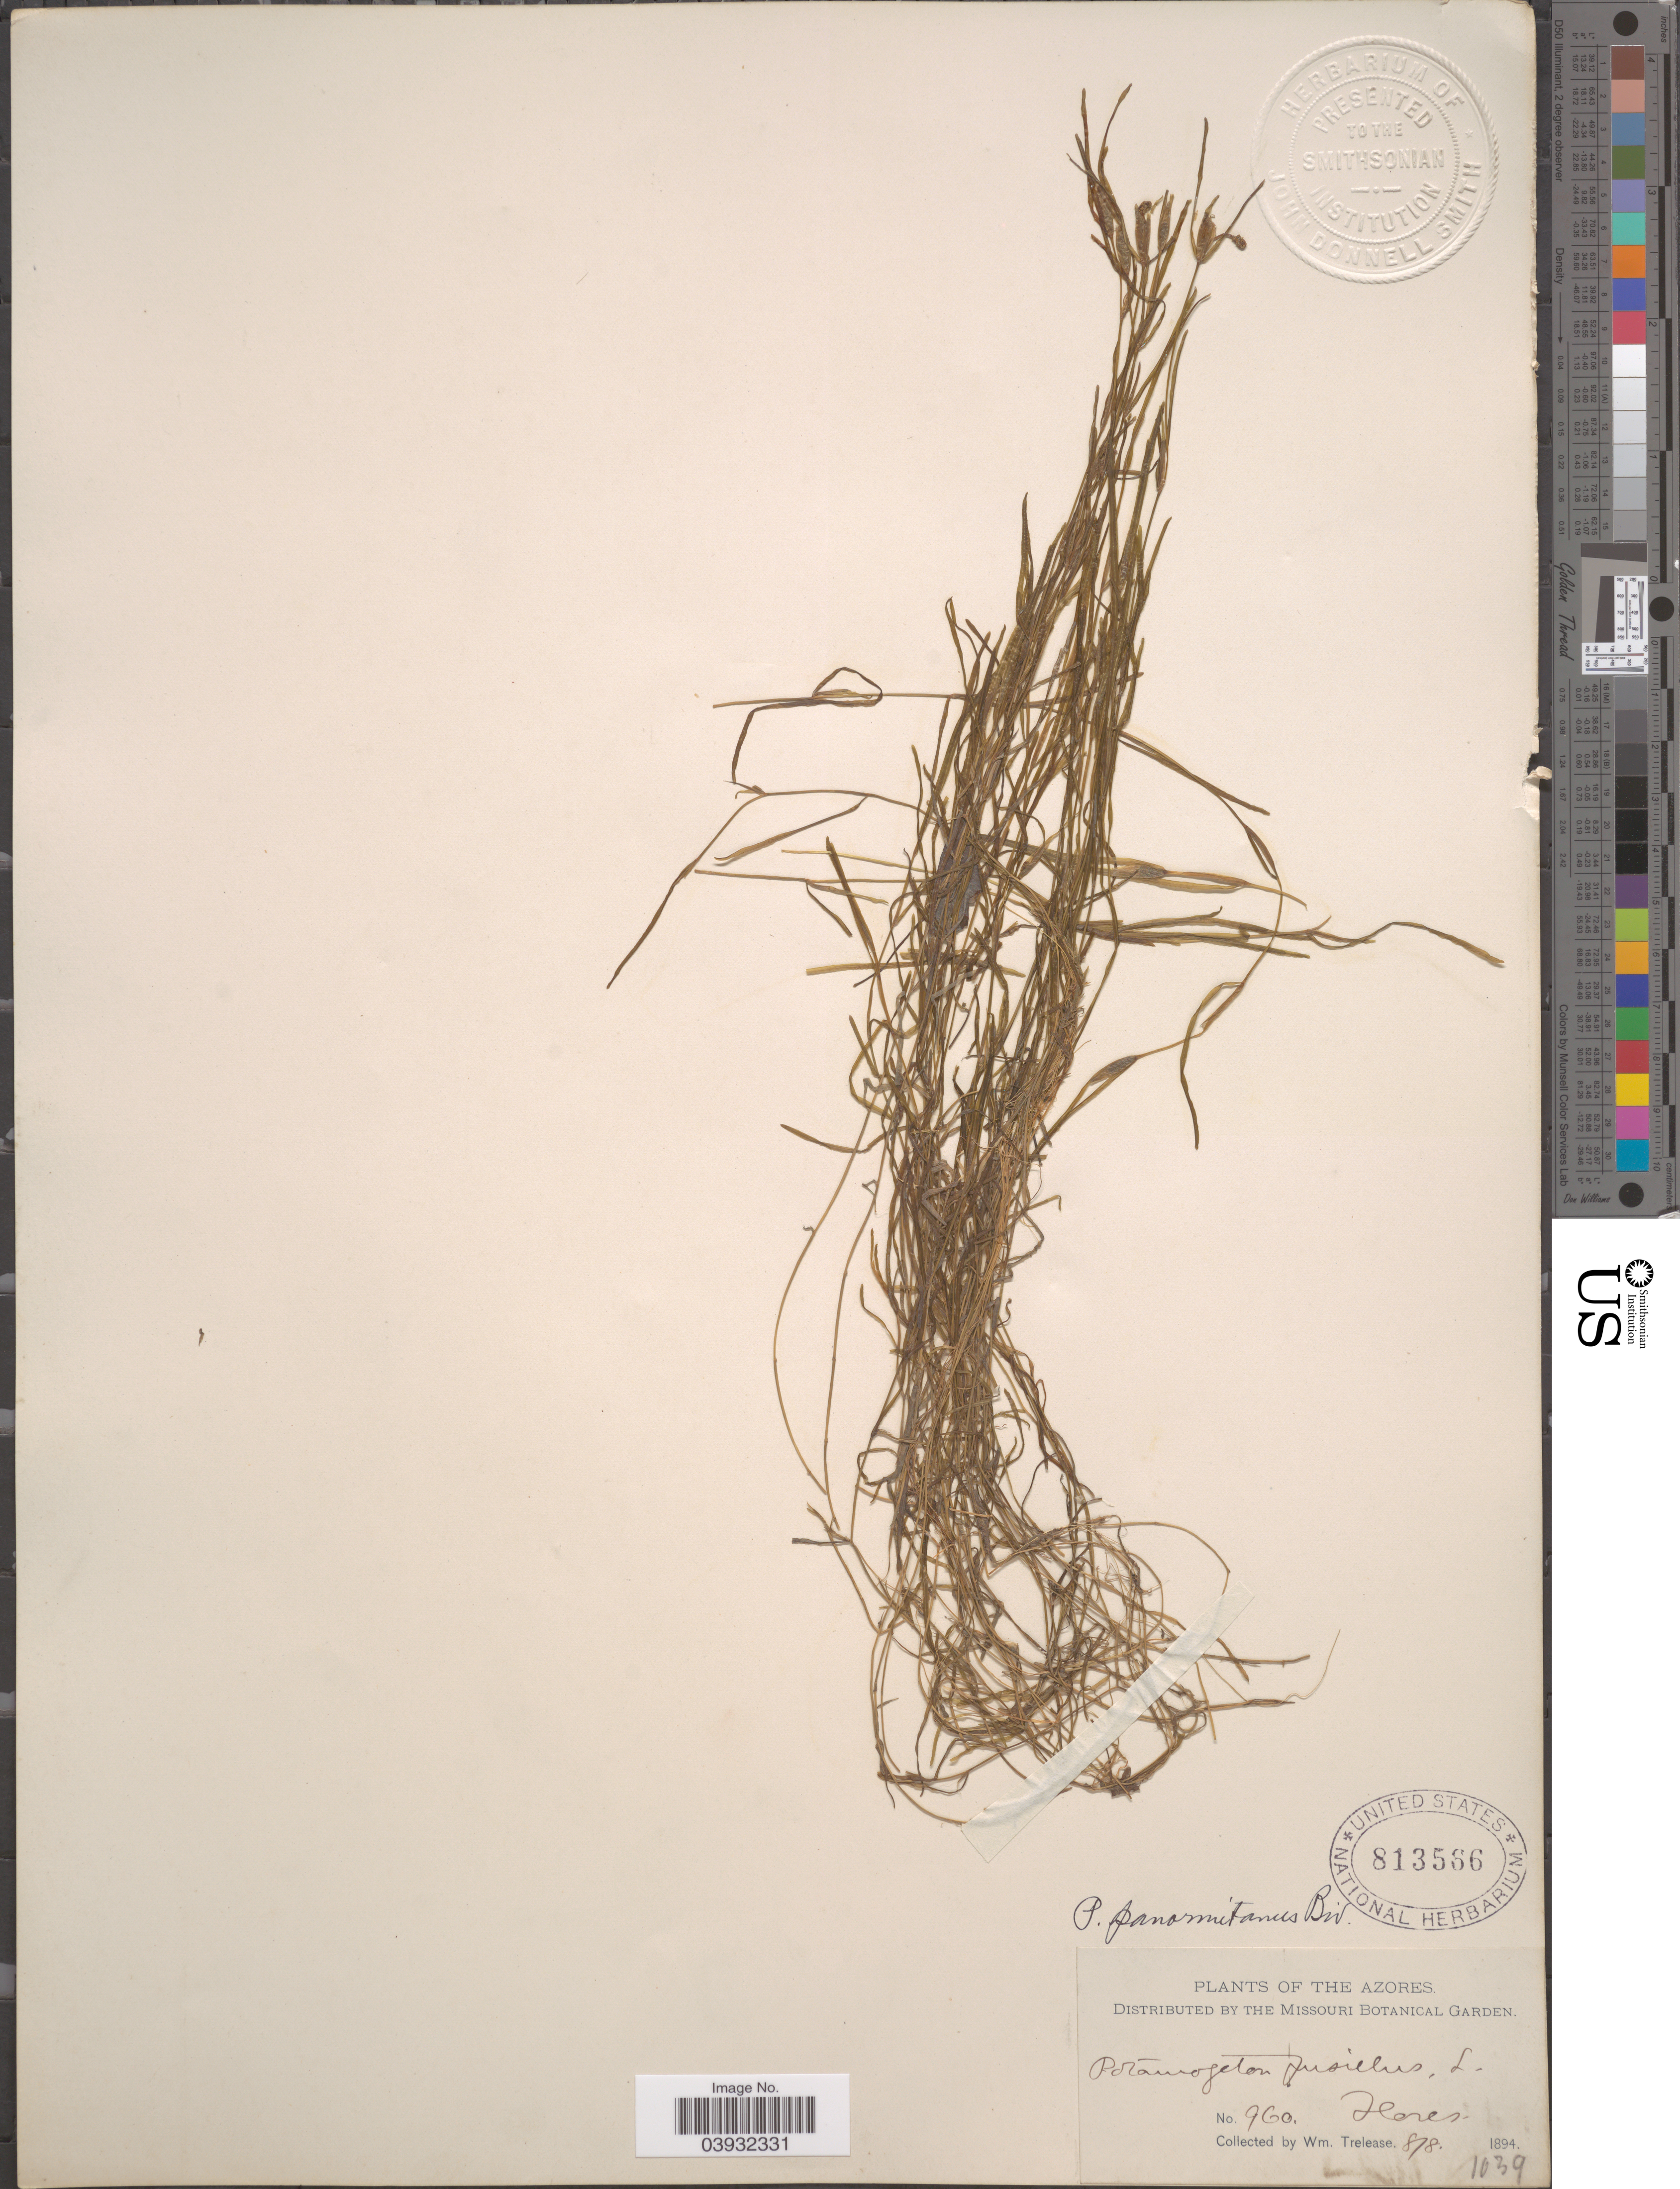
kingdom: Plantae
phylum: Tracheophyta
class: Liliopsida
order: Alismatales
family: Potamogetonaceae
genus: Potamogeton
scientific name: Potamogeton panormitanus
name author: Biv.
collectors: W. Trelease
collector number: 960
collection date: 1894-08-08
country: Portugal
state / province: Azores (Aut. Reg.)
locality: The Azores.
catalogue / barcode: US 813566